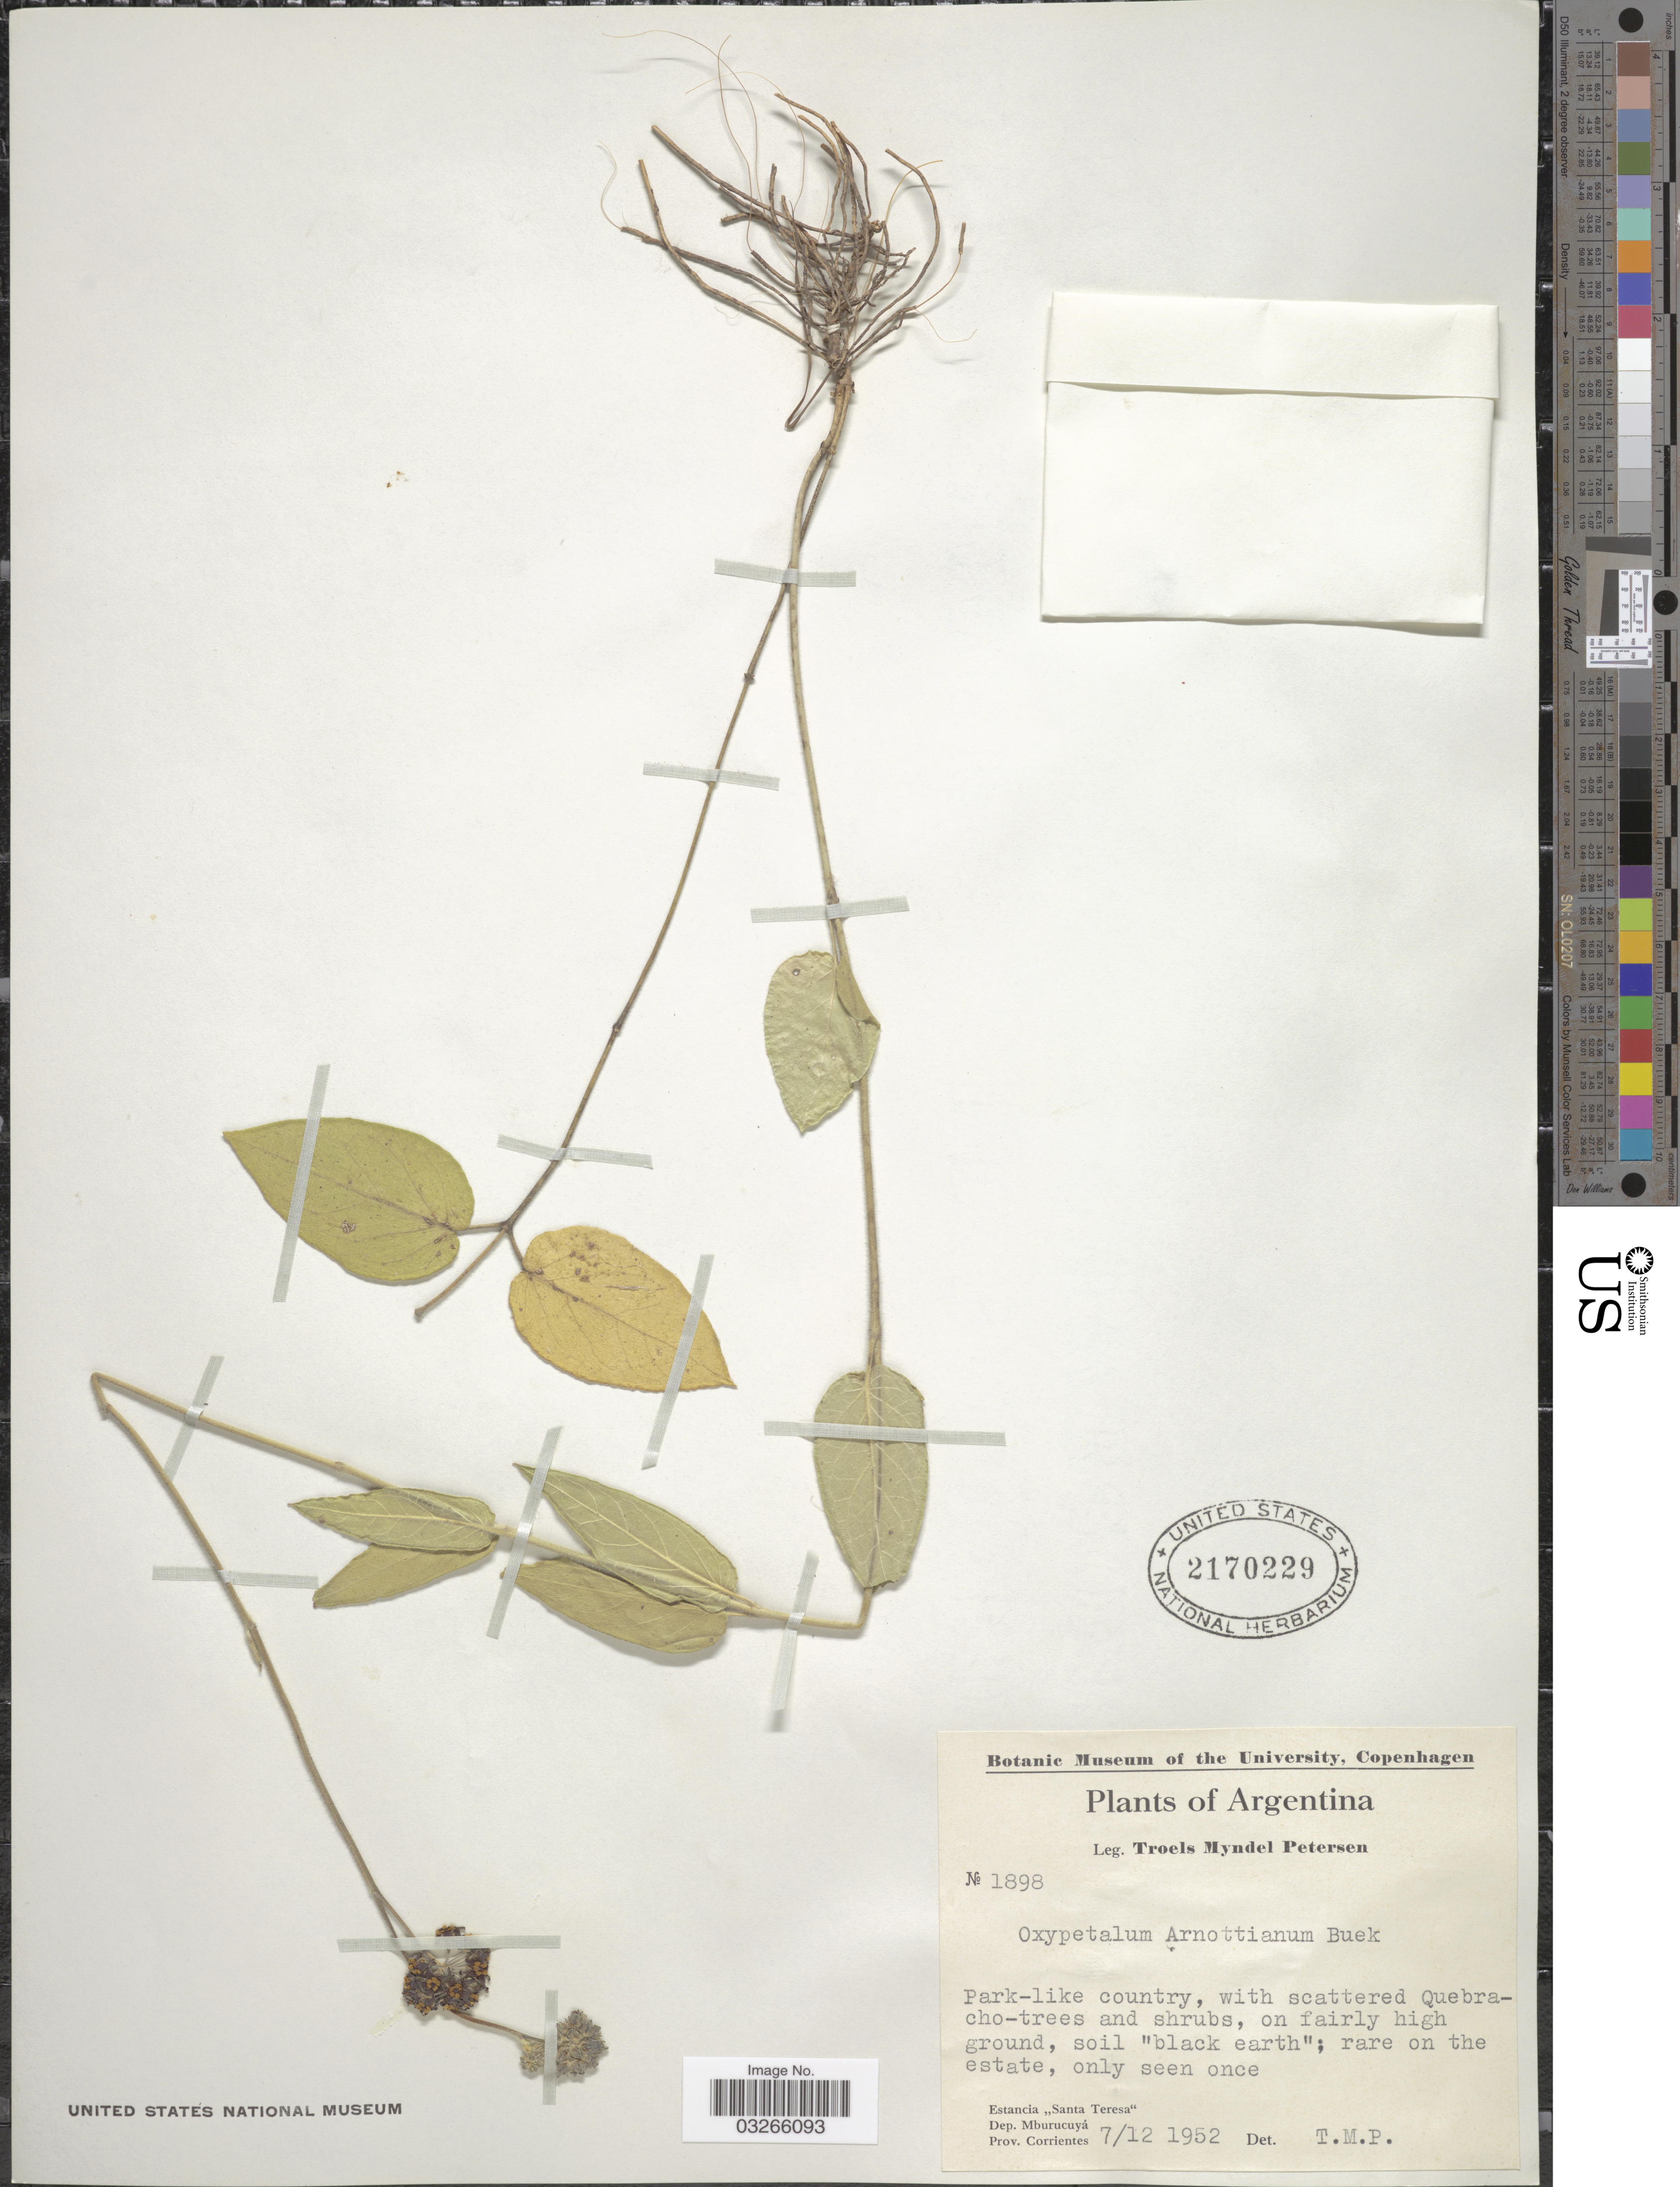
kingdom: Plantae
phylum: Tracheophyta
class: Magnoliopsida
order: Gentianales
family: Apocynaceae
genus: Oxypetalum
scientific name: Oxypetalum arnottianum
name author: H. Buek ex E. Fourn.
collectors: T. M. Petersen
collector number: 1898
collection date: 1952-12-07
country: Argentina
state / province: Corrientes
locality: Estancia "Santa Teresa", Dep. Mburucuyá.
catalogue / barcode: US 2170229